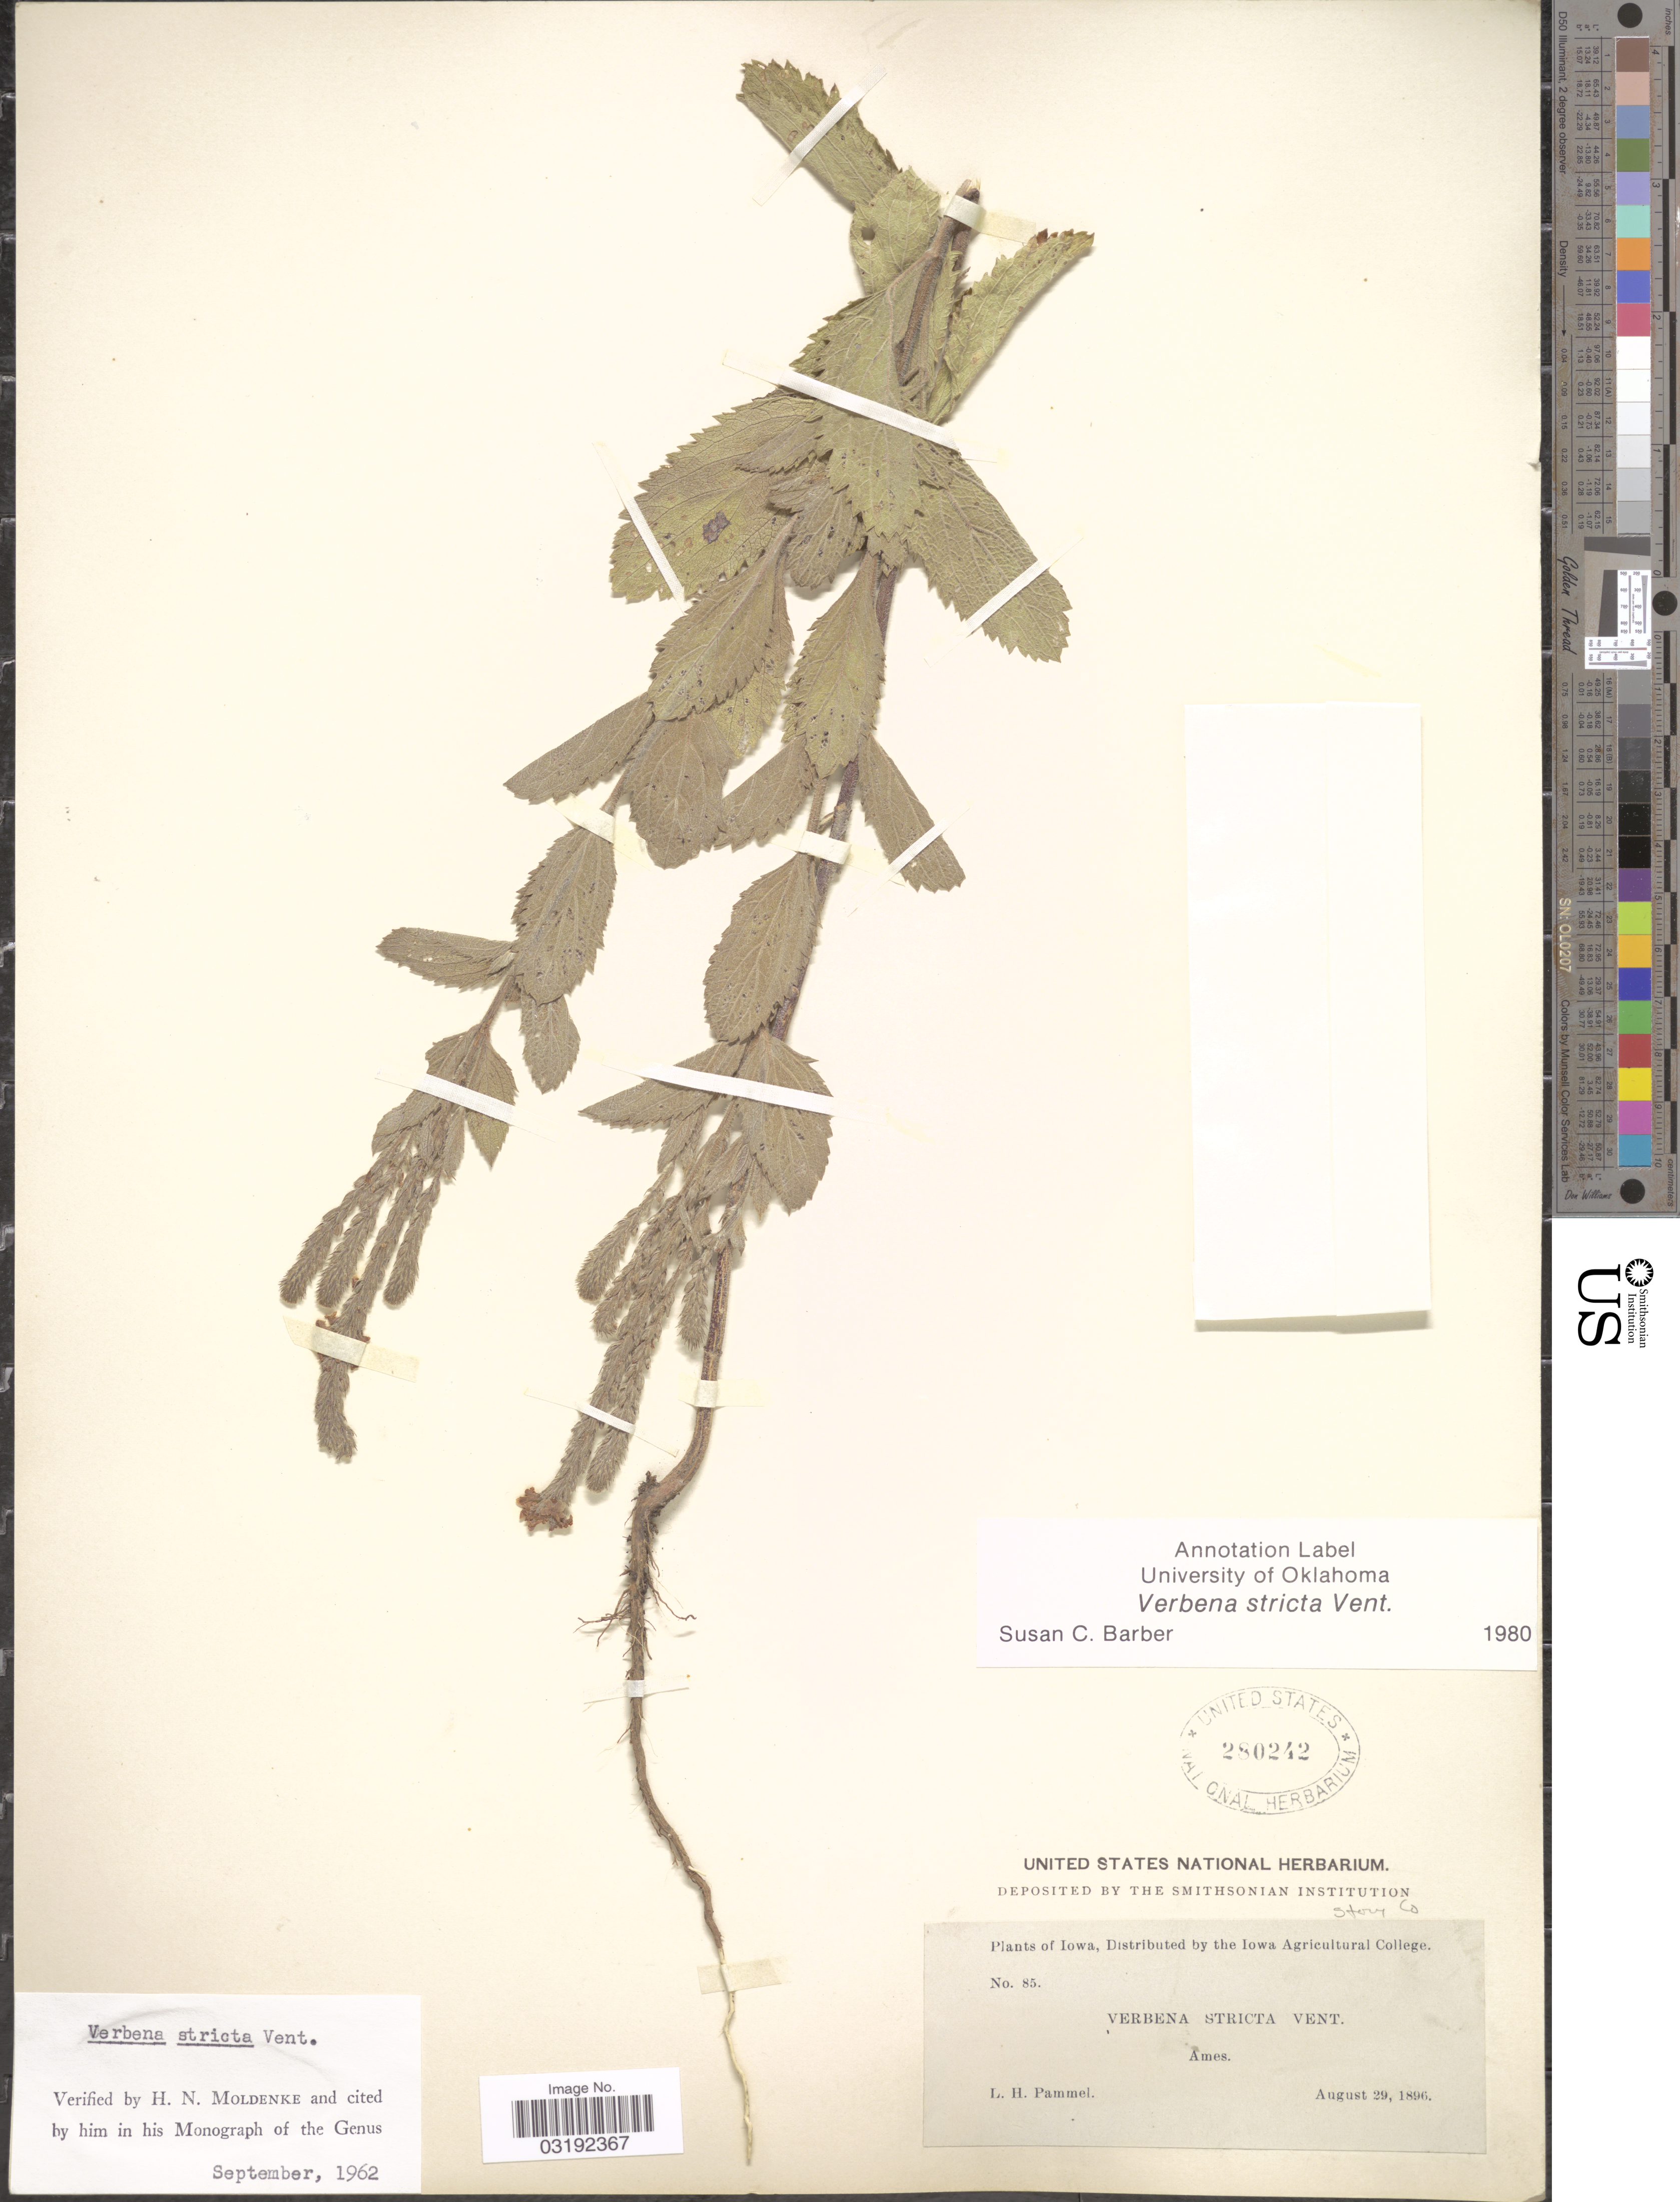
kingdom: Plantae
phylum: Tracheophyta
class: Magnoliopsida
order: Lamiales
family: Verbenaceae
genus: Verbena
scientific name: Verbena stricta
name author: Vent.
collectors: L. Pammel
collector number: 85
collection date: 1896-08-29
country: United States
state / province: Iowa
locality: Ames. Story Co.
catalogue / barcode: US 280242